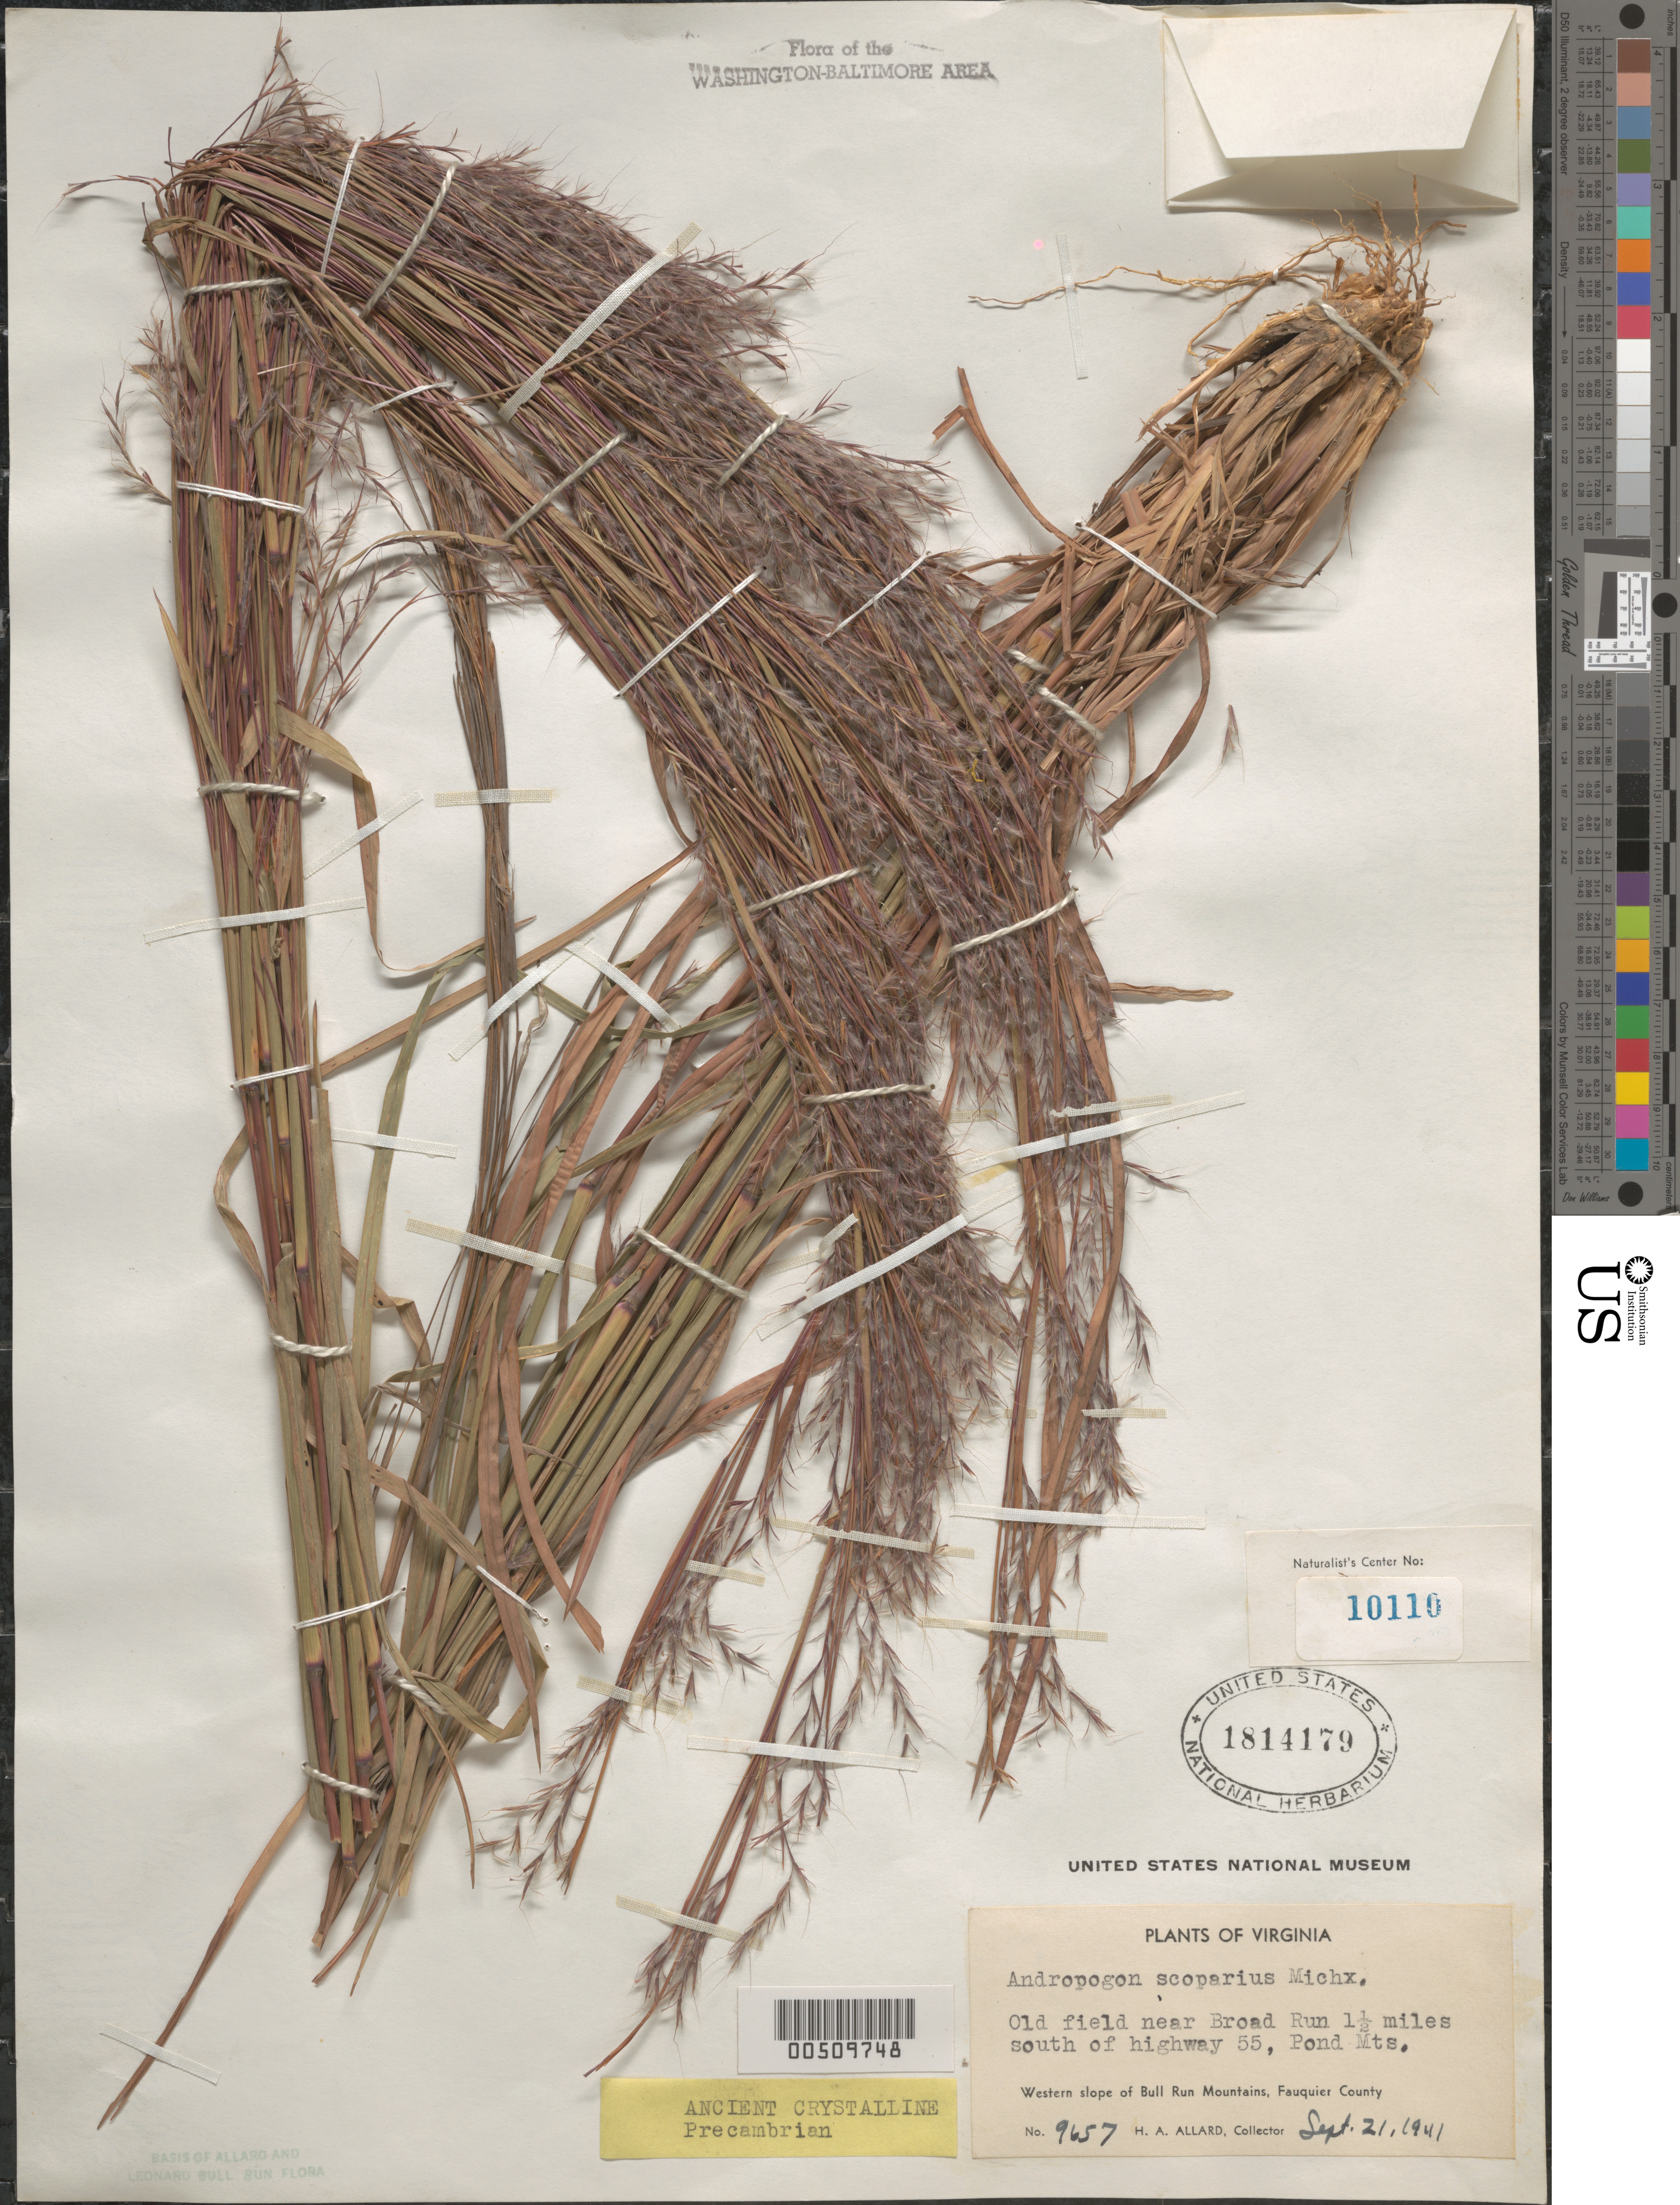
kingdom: Plantae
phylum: Tracheophyta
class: Liliopsida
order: Poales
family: Poaceae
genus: Andropogon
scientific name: Andropogon scoparius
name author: Michx.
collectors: H. A. Allard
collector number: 9657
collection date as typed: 21 Sep 1941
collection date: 1941-09-21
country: United States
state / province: Virginia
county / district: Fauquier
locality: Bull Run Mts., Broad Run 1.5 S of Hwy 55, Pond Mts. Bull Run Mts.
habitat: Old field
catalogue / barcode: US 1814179